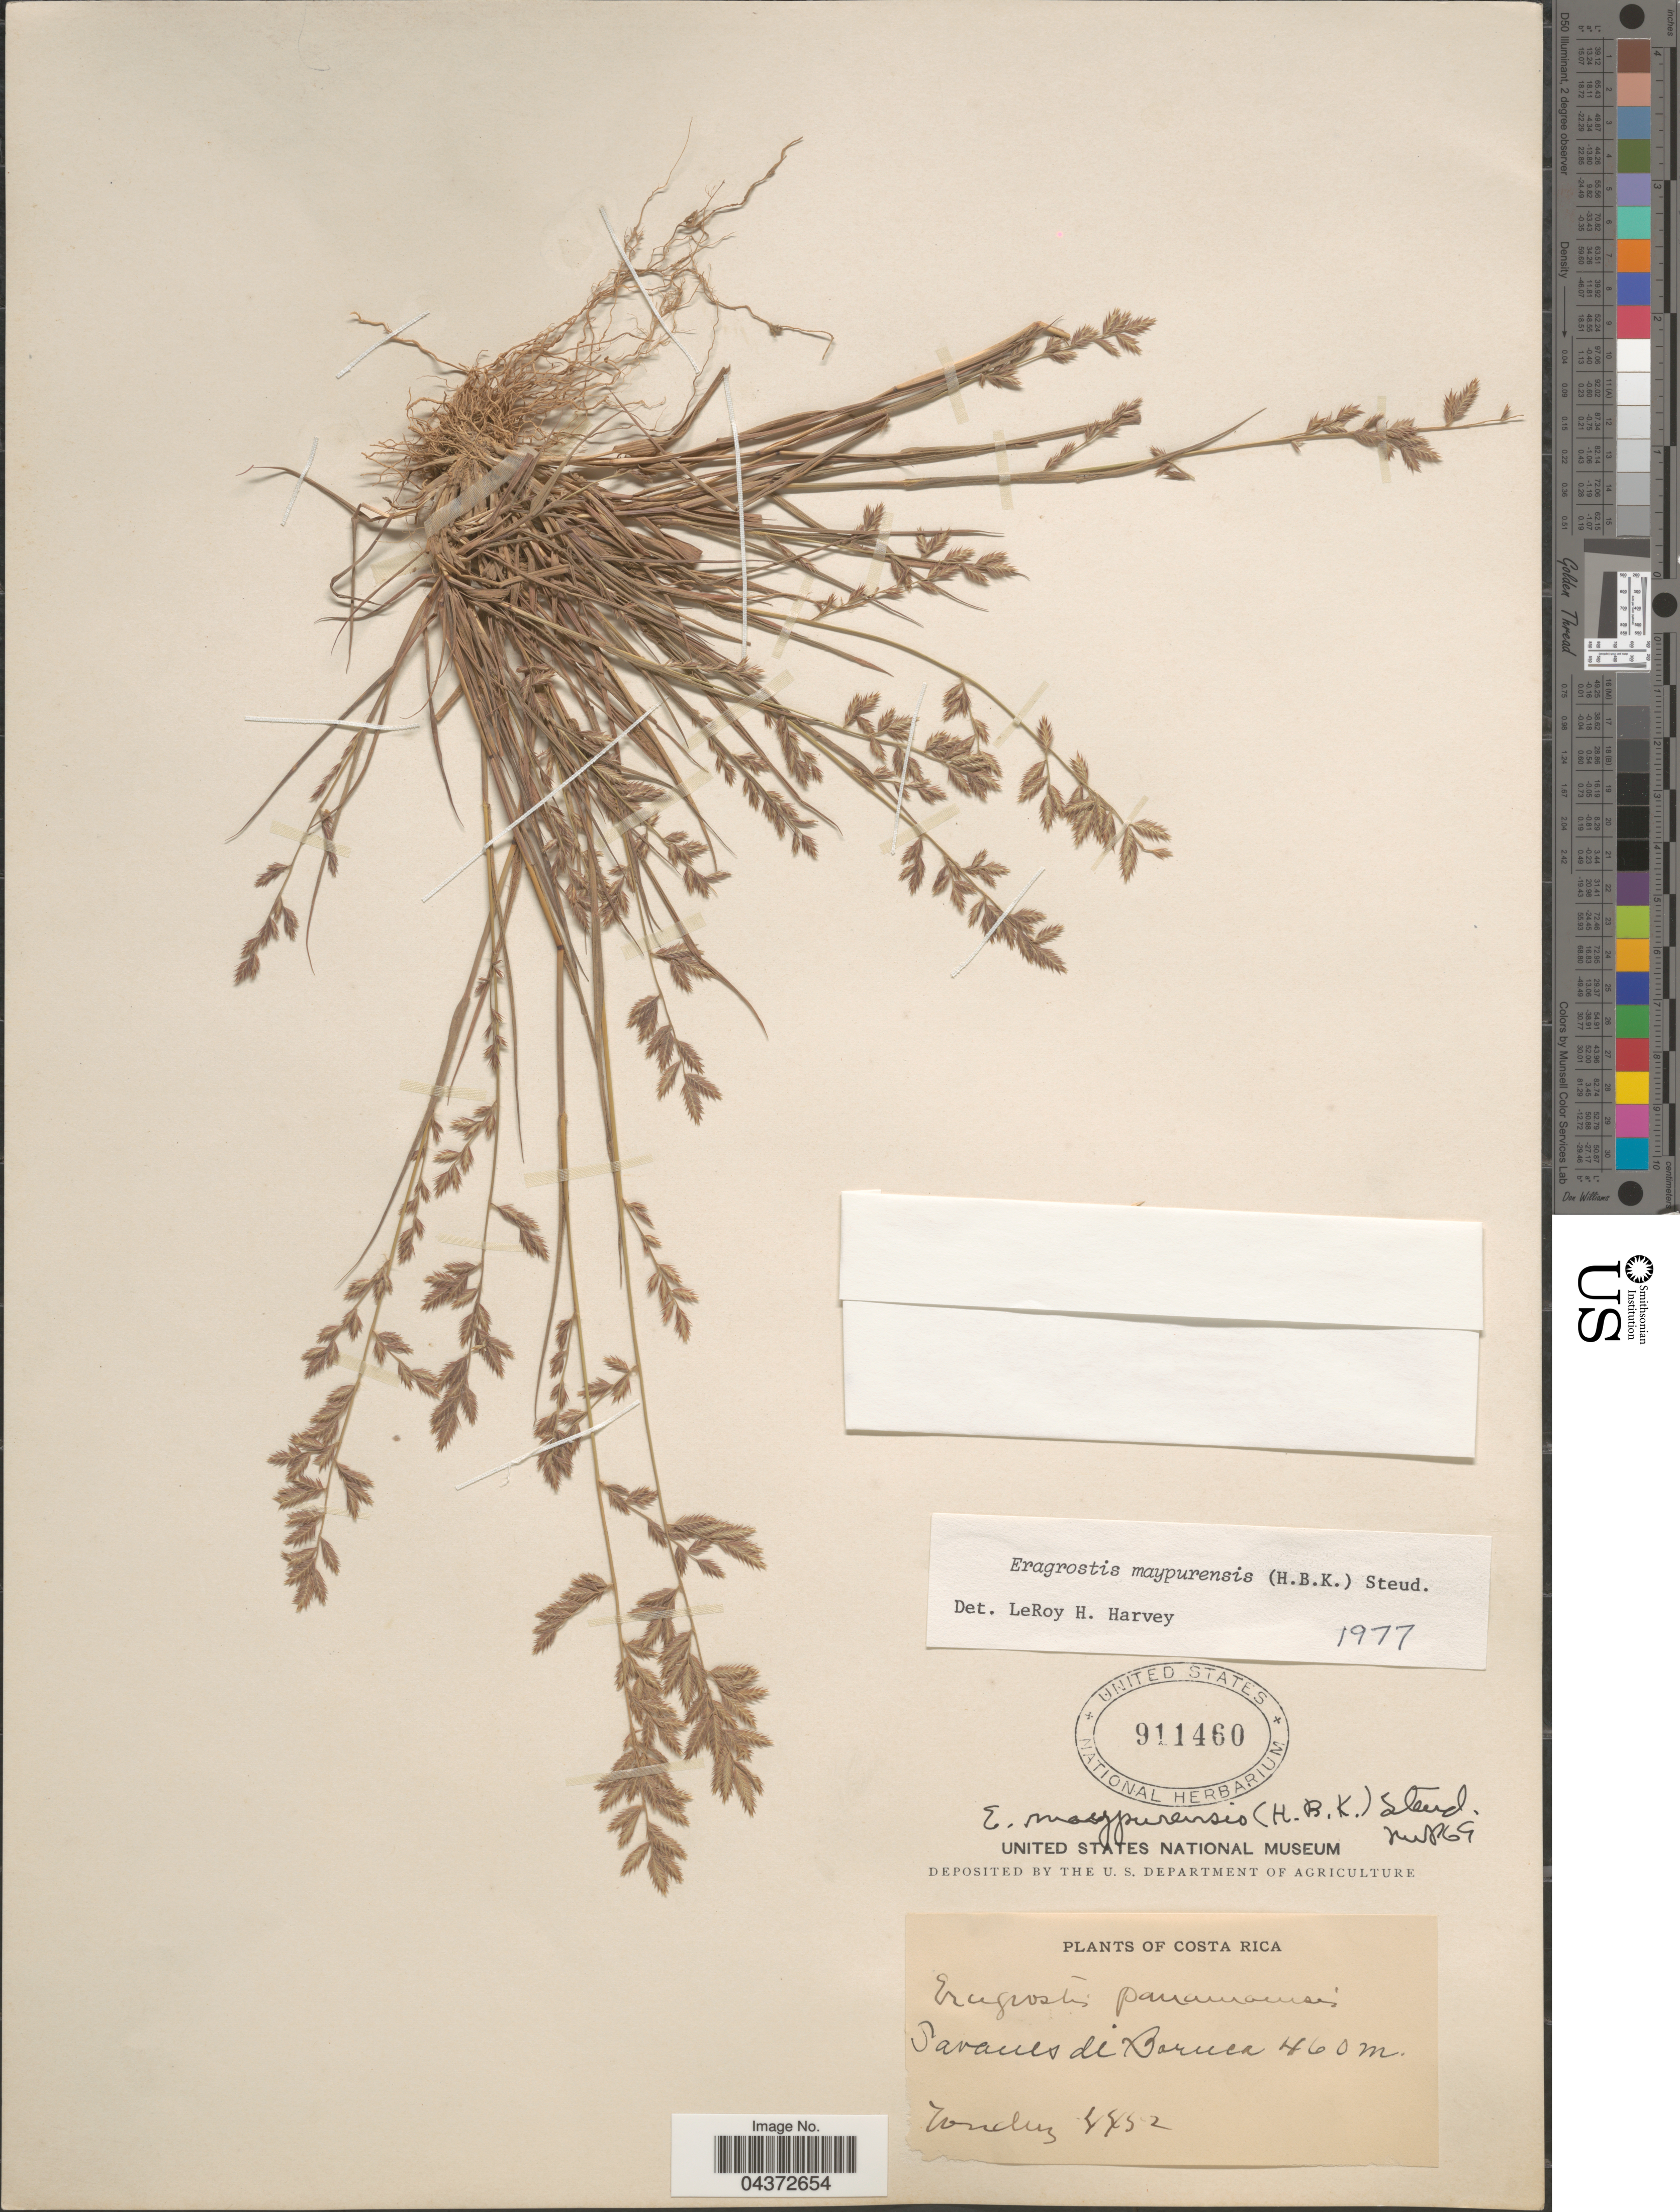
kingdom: Plantae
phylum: Tracheophyta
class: Liliopsida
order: Poales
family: Poaceae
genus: Eragrostis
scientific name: Eragrostis maypurensis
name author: (Kunth) Steud.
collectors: Tonduz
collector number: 4452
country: Costa Rica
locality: Savanes de Boruca.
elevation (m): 460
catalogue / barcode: US 911460